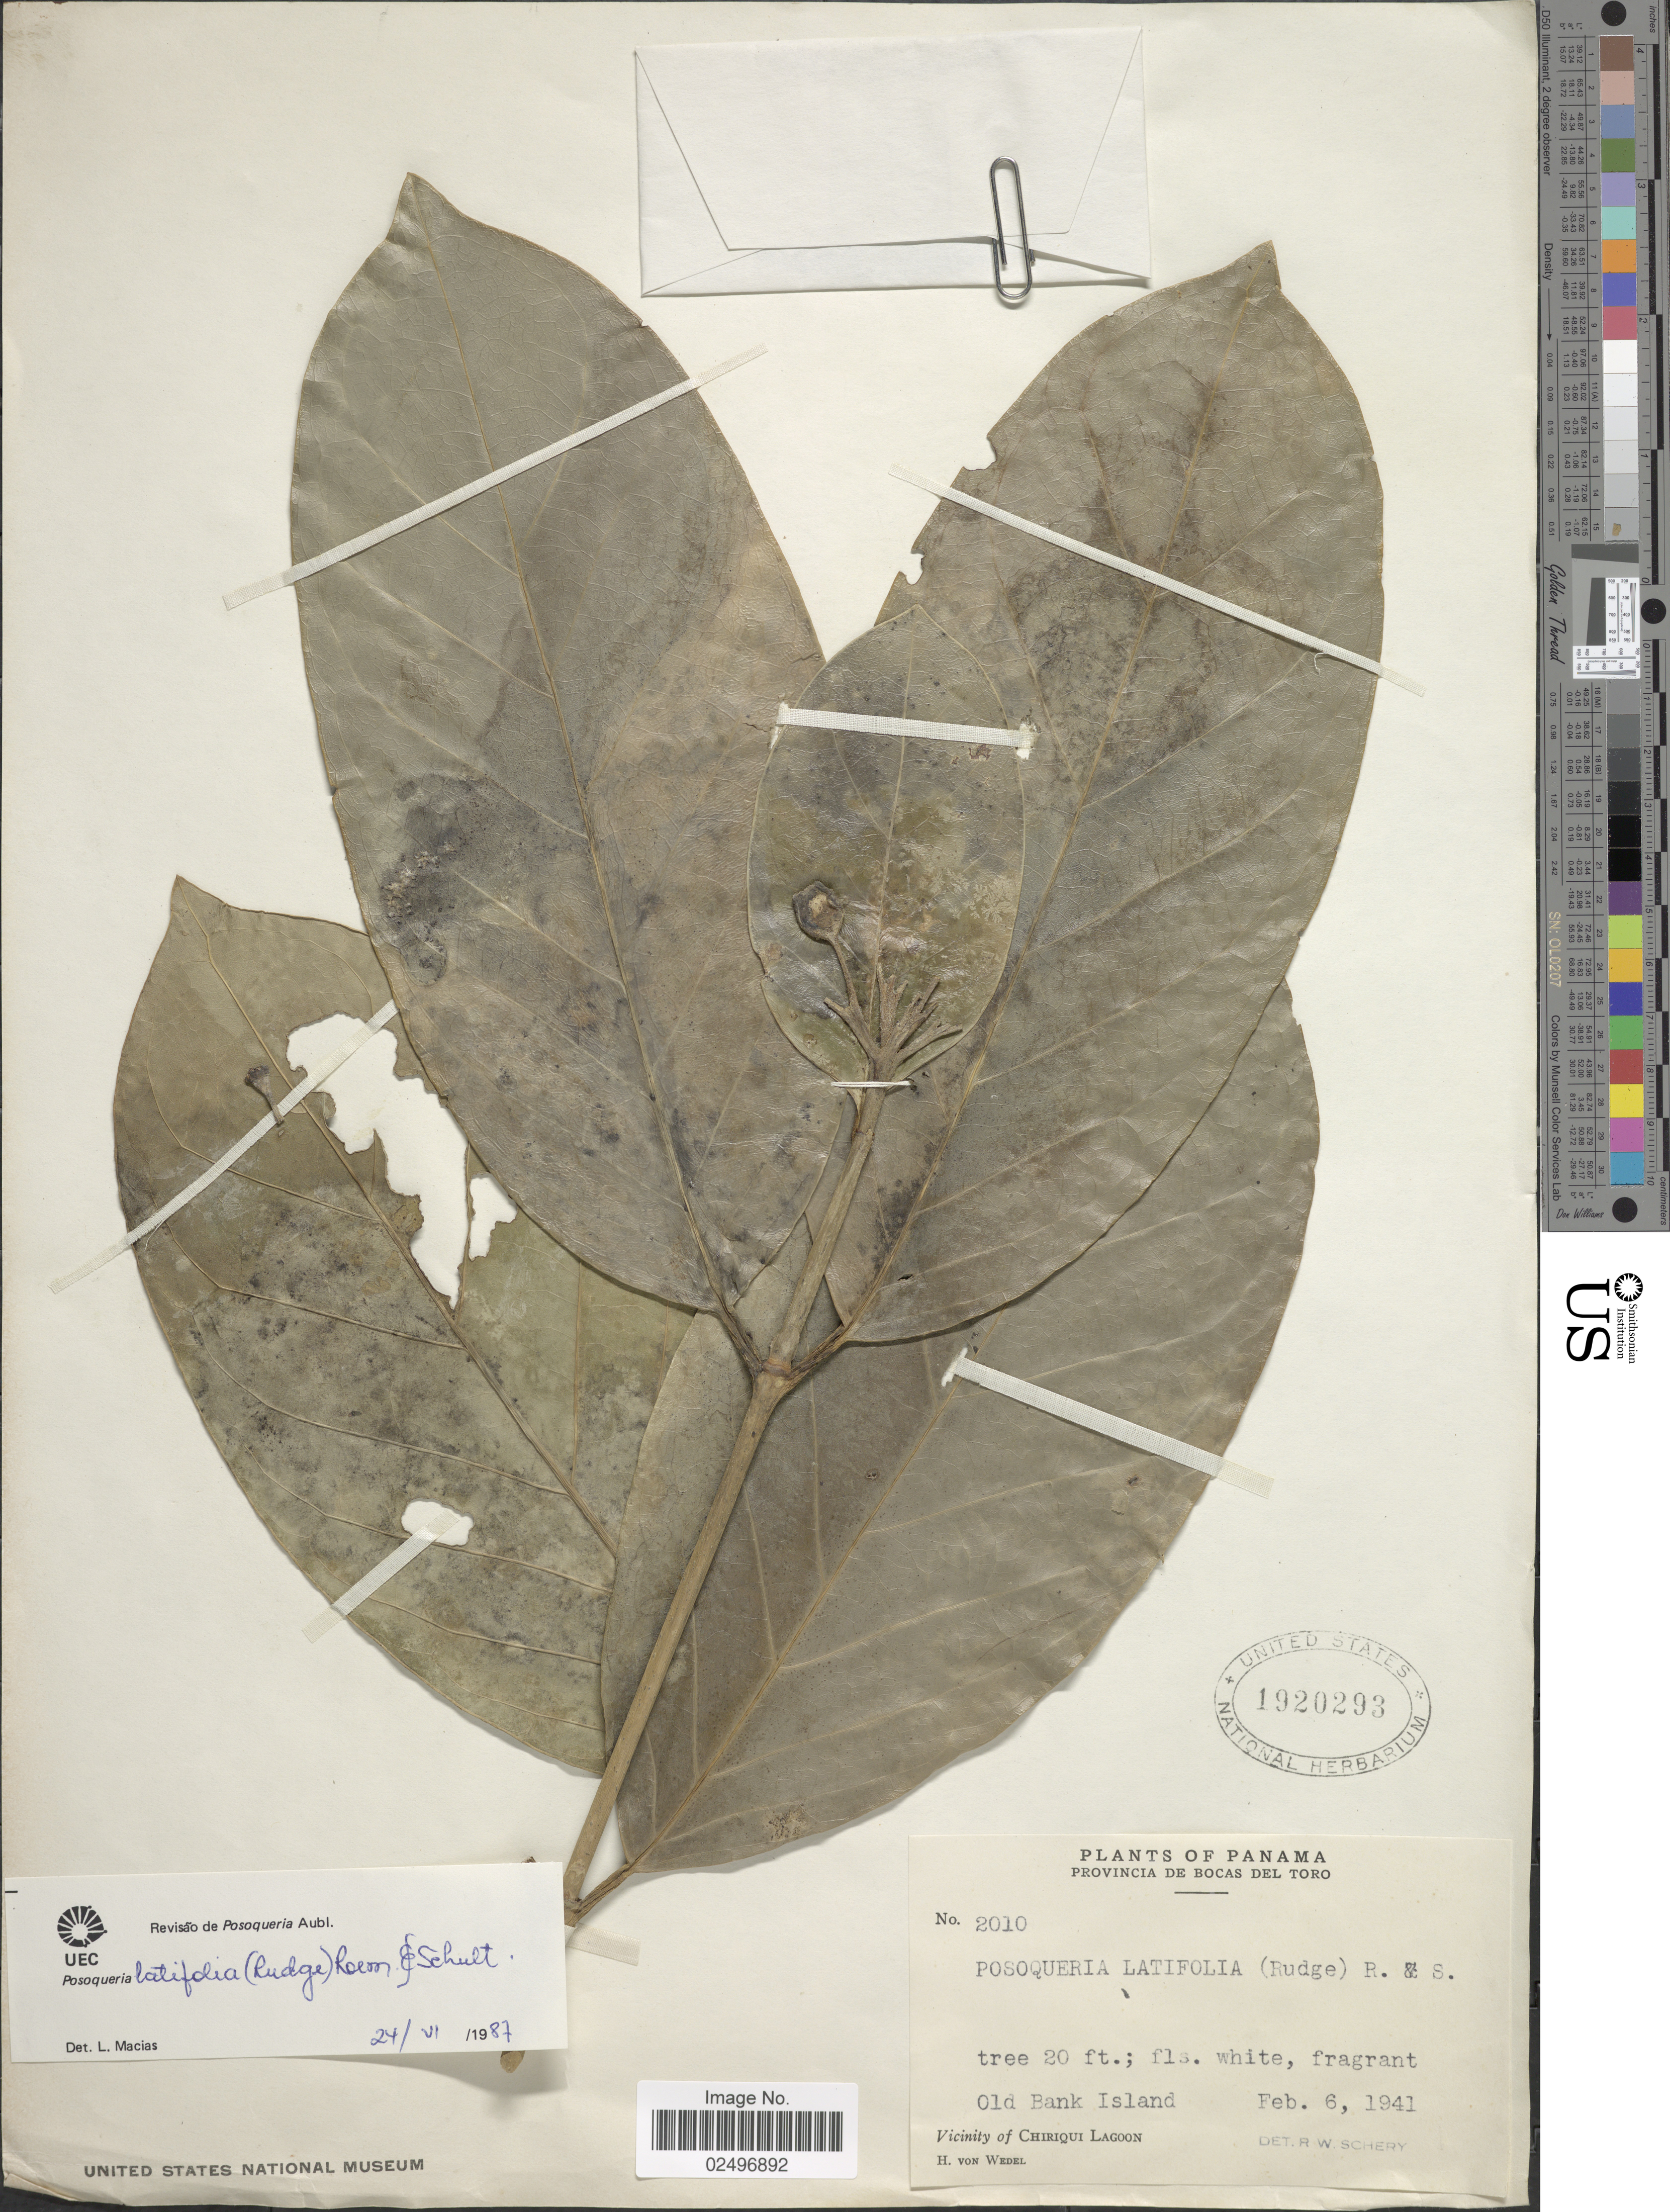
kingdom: Plantae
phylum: Tracheophyta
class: Magnoliopsida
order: Gentianales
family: Rubiaceae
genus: Posoqueria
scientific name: Posoqueria latifolia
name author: (Rudge) Roem. & Schult.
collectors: H. von Wedel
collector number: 2010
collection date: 1941-02-06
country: Panama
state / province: Bocas del Toro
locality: Old Bank Island, Vicinity of Chiriqui Lagoon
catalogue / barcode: US 1920293